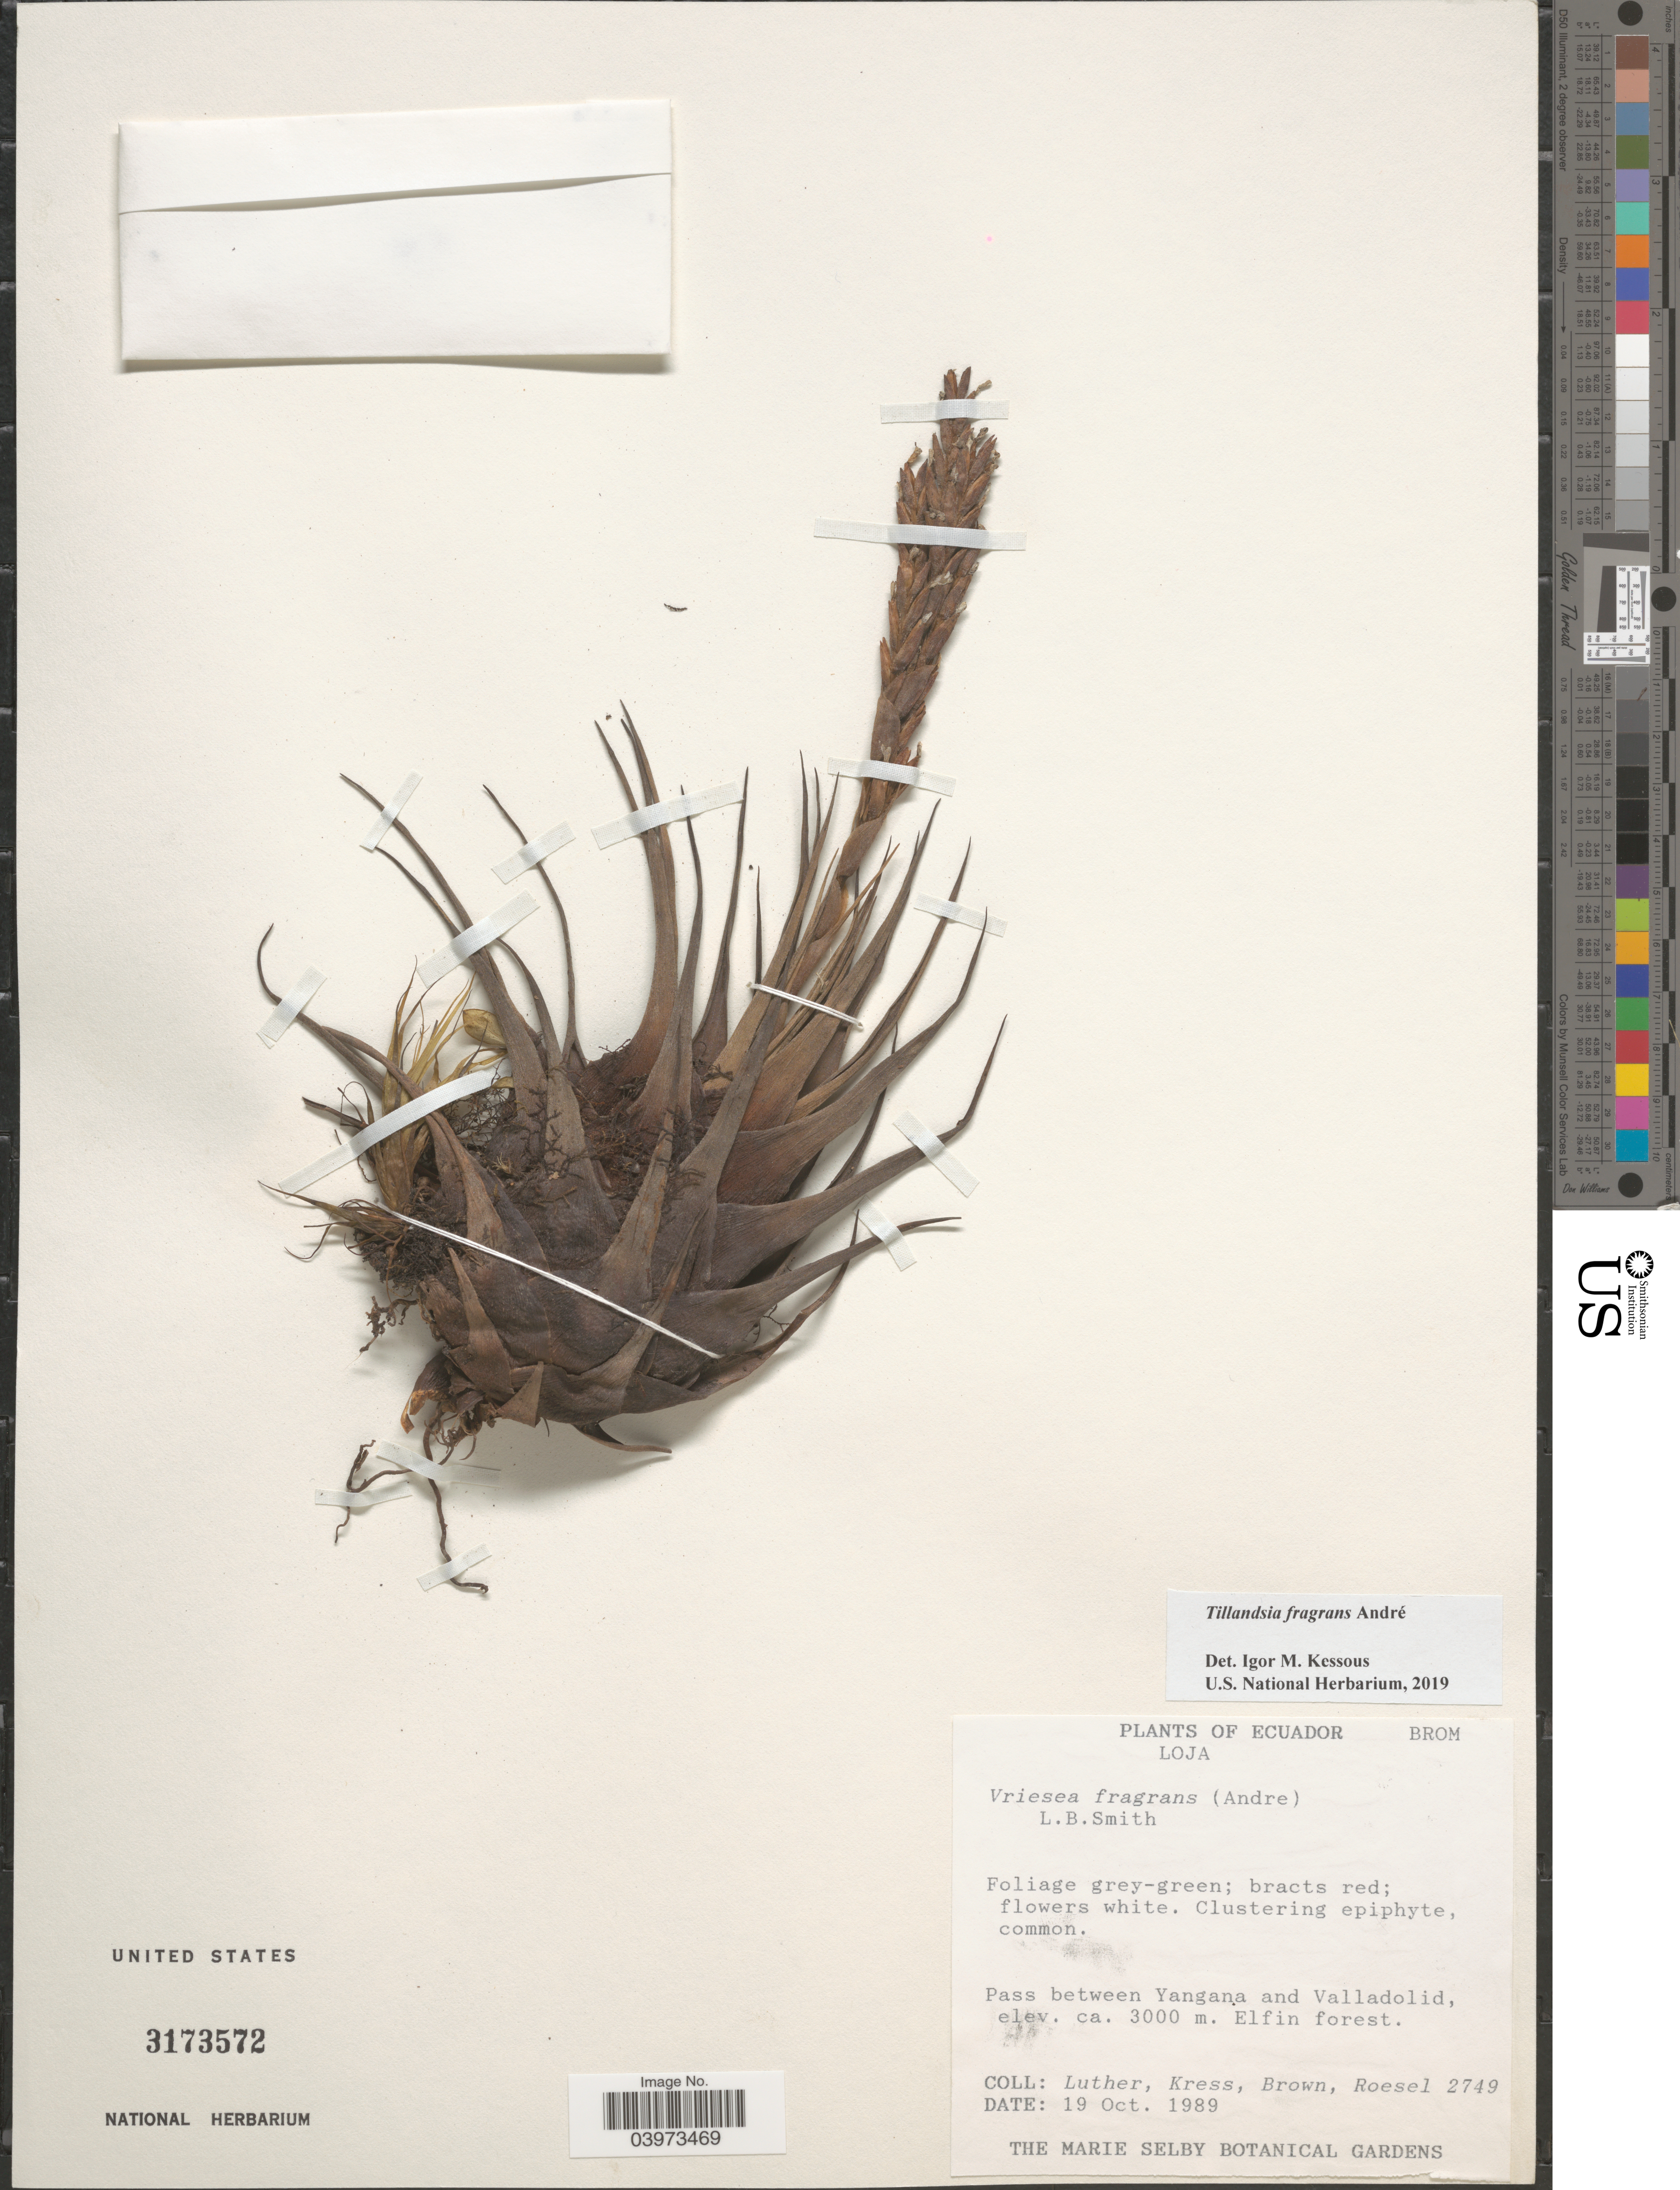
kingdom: Plantae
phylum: Tracheophyta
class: Liliopsida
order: Poales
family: Bromeliaceae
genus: Tillandsia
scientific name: Tillandsia fragrans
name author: André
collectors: -- Luther, -- Kress, -- Brown & Roesel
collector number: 2749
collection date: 1989-10-19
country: Ecuador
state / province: Loja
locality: Pass between Yangana and Valladolid.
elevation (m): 3000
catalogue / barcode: US 3173572